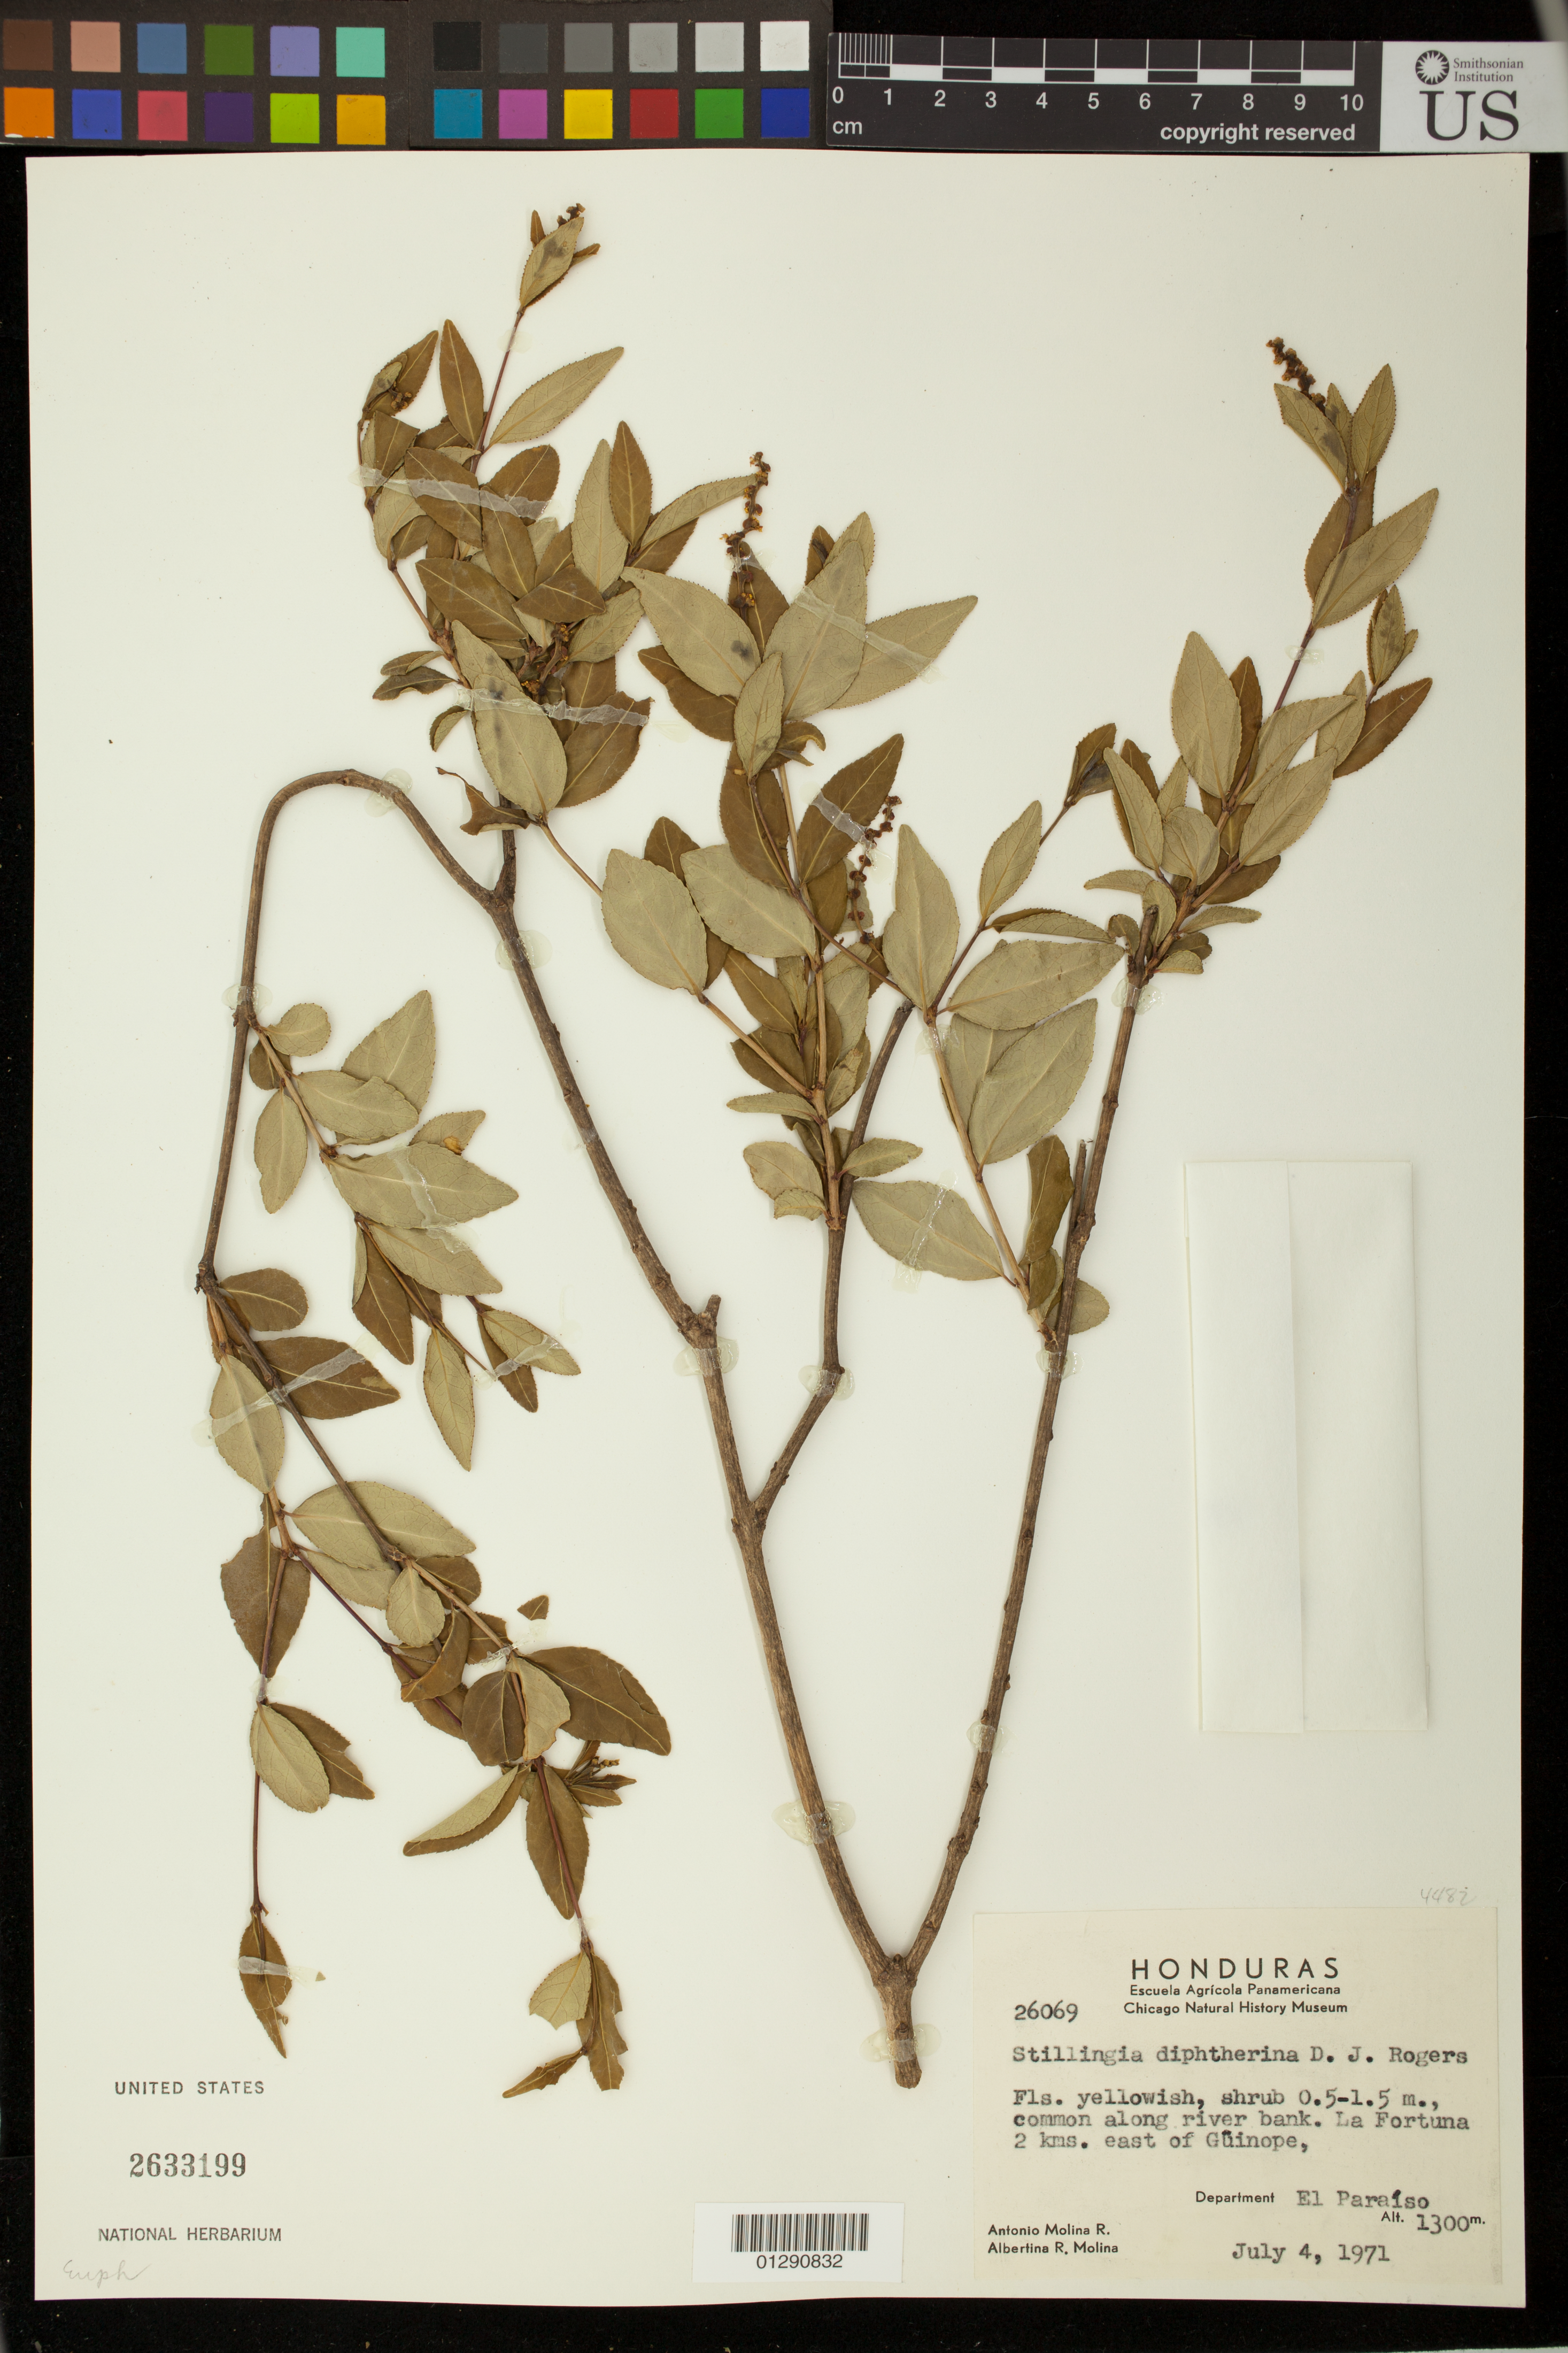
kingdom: Plantae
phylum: Tracheophyta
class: Magnoliopsida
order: Malpighiales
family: Euphorbiaceae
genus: Stillingia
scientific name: Stillingia diphtherina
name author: D.J. Rogers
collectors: A. R. Molina & A. Molina R.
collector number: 26069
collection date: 1971-07-04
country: Honduras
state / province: El Paraíso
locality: La Fortuna 2 kms east of Guinope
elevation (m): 1300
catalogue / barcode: US 2633199